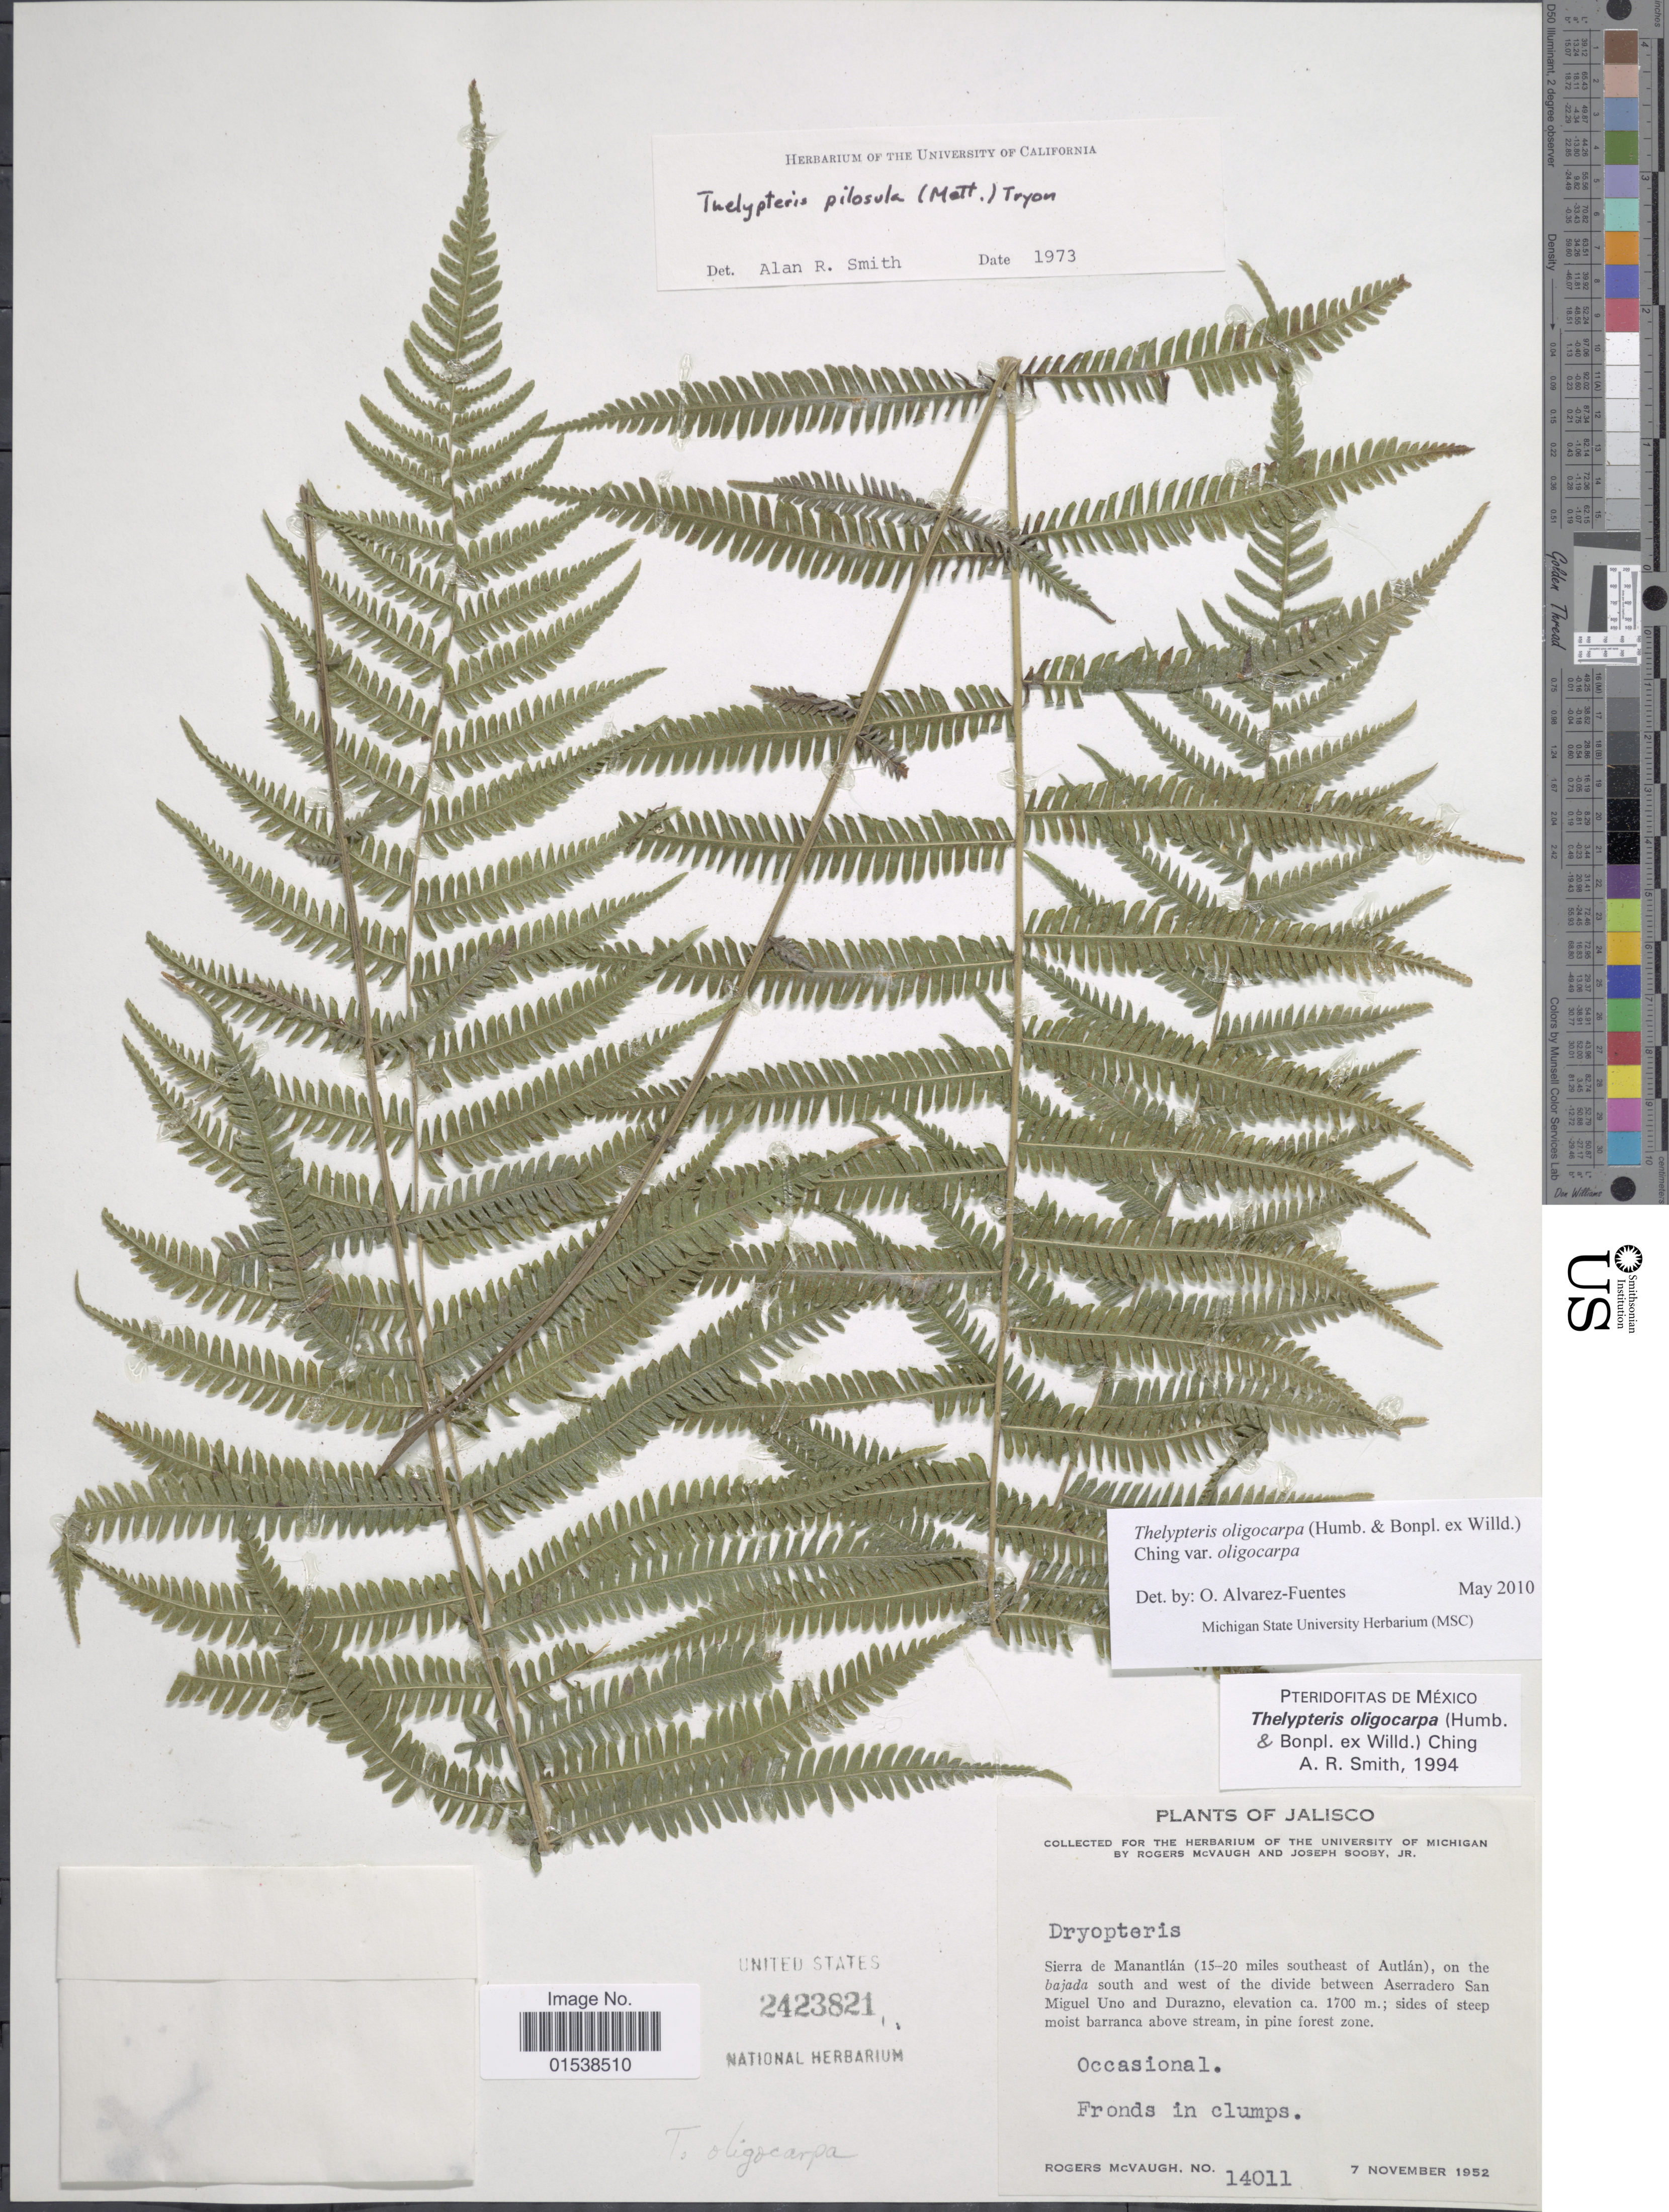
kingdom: Plantae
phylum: Tracheophyta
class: Polypodiopsida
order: Polypodiales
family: Thelypteridaceae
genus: Amauropelta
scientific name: Amauropelta oligocarpa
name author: (Humb. & Bonpl. ex Willd.) Pic. Serm.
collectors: R. McVaugh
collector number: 14011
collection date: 1952-11-07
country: Mexico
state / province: Jalisco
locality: Sierra de Manantlan (15-20 miles southeast of Autlan), on the bajada south and west of the divide between Aserradero San Miguel Uno and Durazno, sides of steep moist barranca above stream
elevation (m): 1700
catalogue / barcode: US 2423821